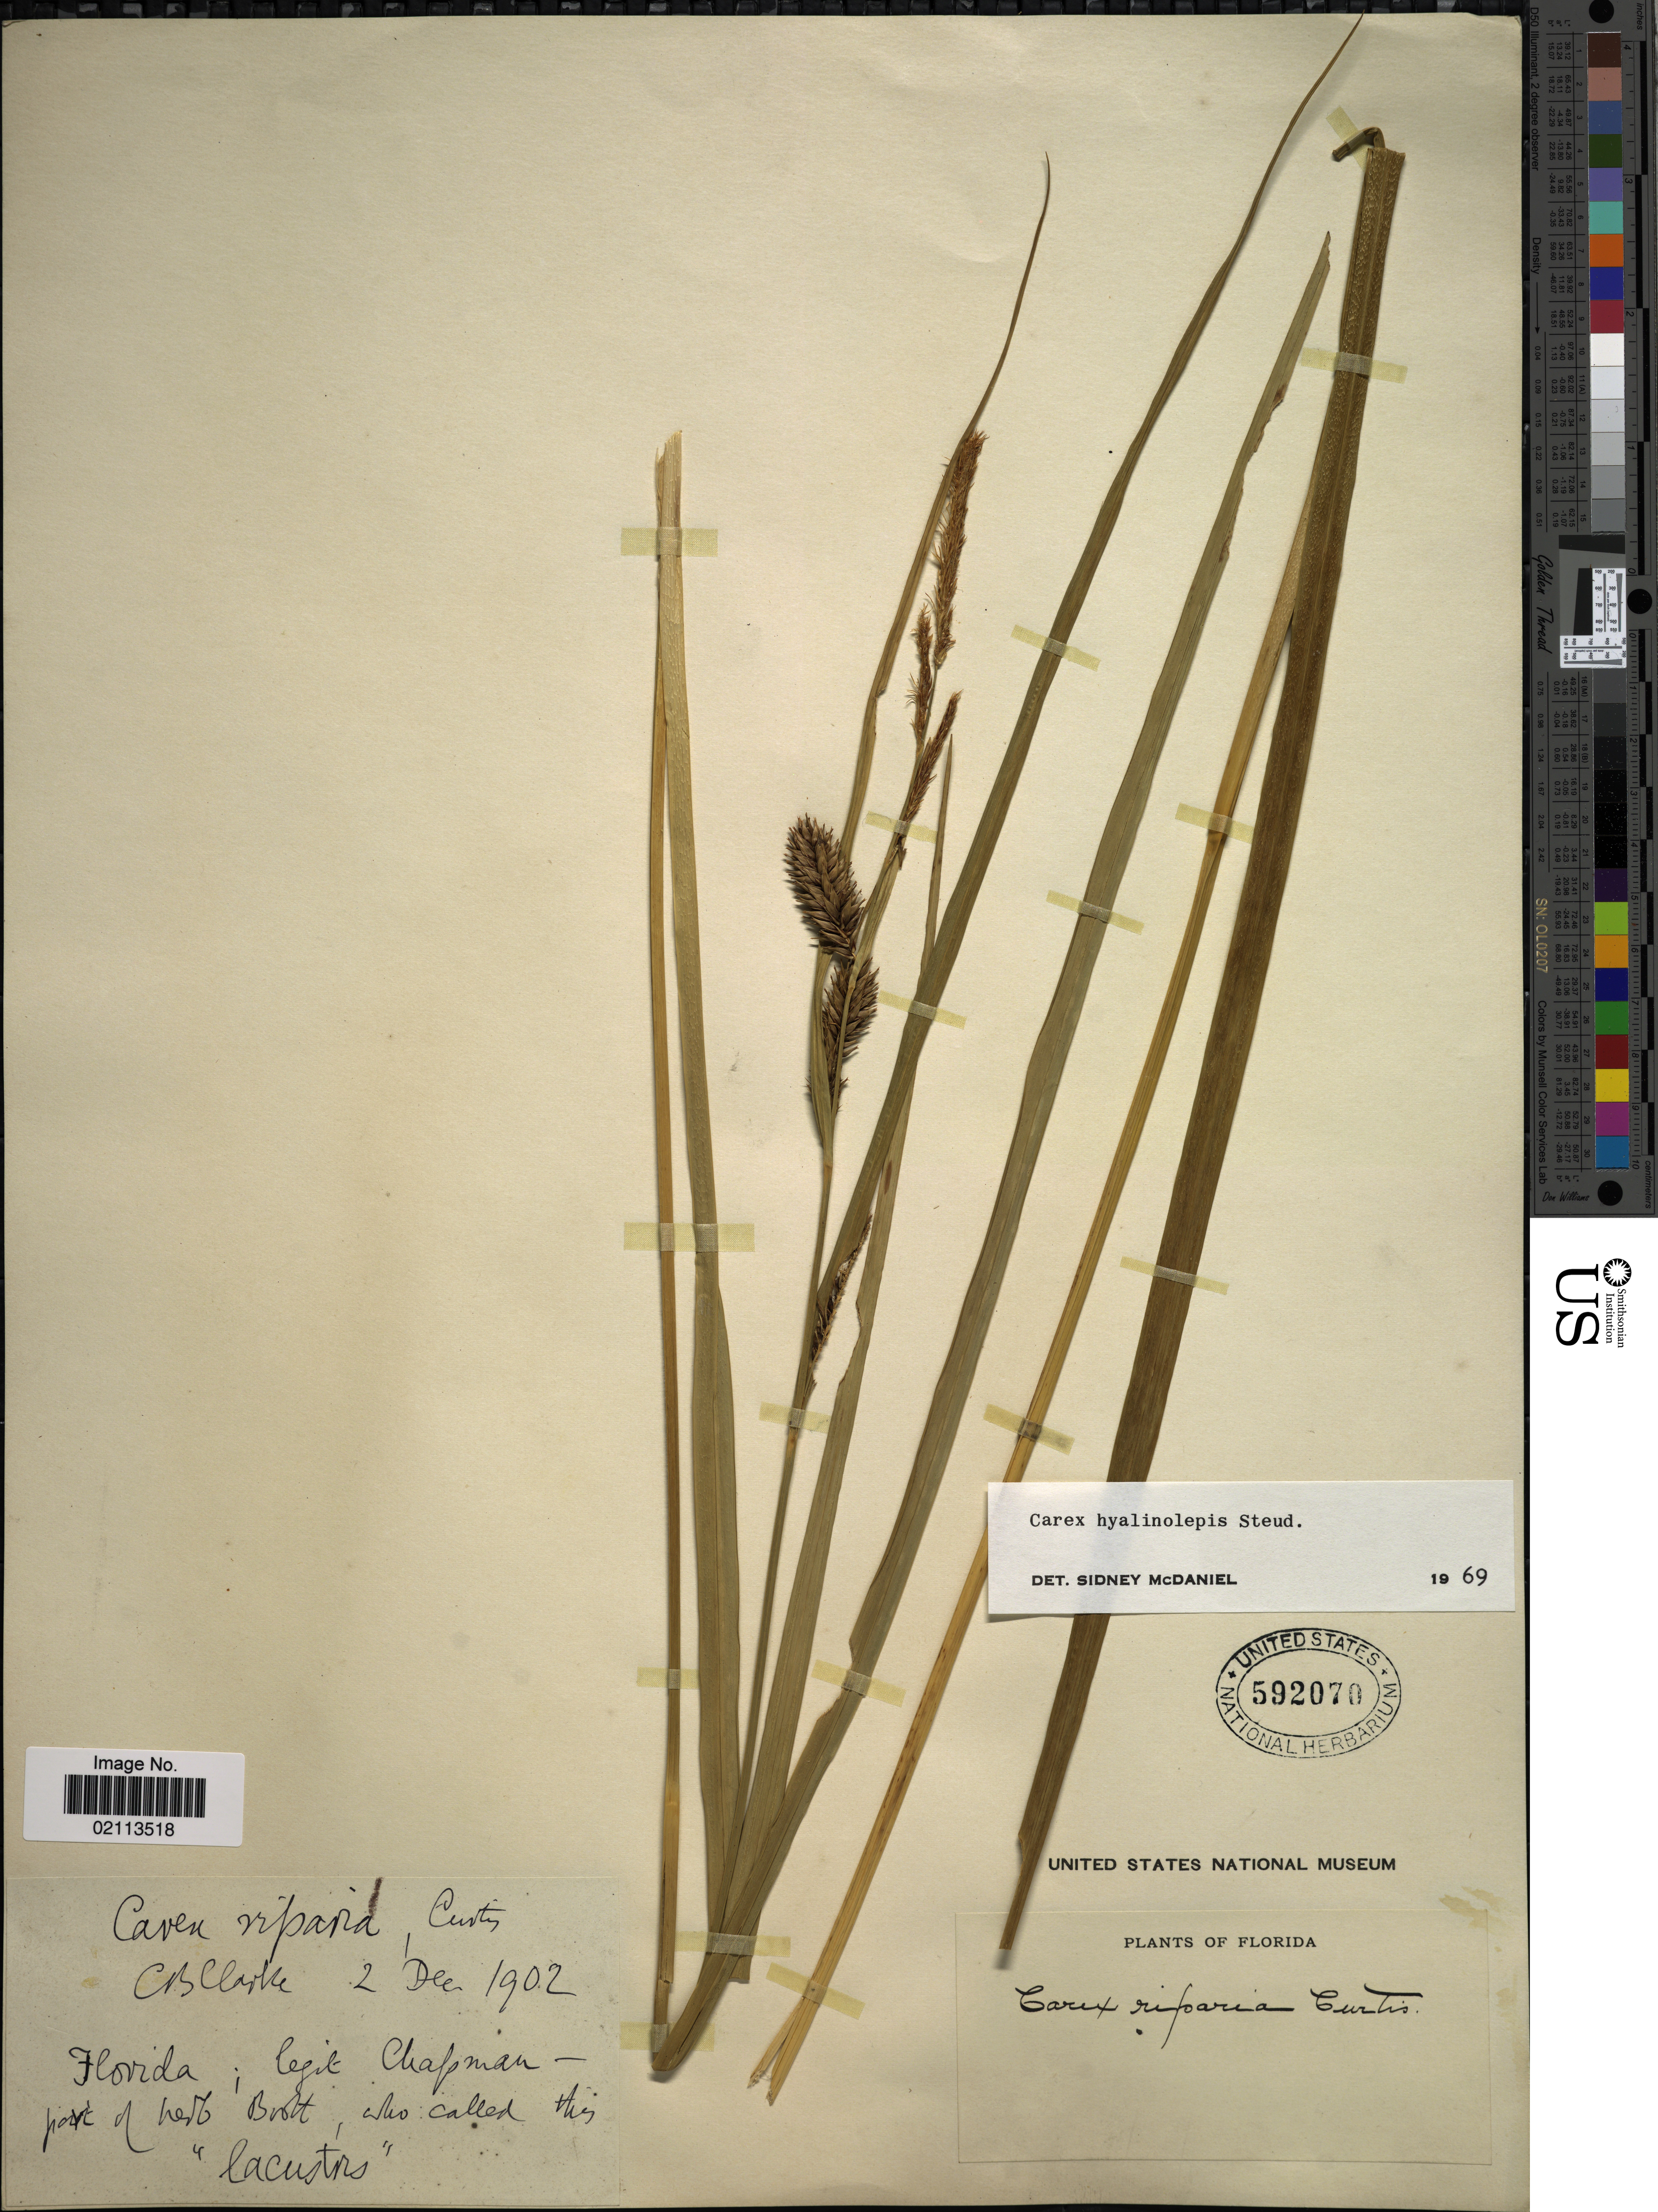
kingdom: Plantae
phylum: Tracheophyta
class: Liliopsida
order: Poales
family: Cyperaceae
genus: Carex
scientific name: Carex hyalinolepis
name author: Steud.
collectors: A. Chapman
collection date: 1902-12-02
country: United States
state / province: Florida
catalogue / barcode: US 592070